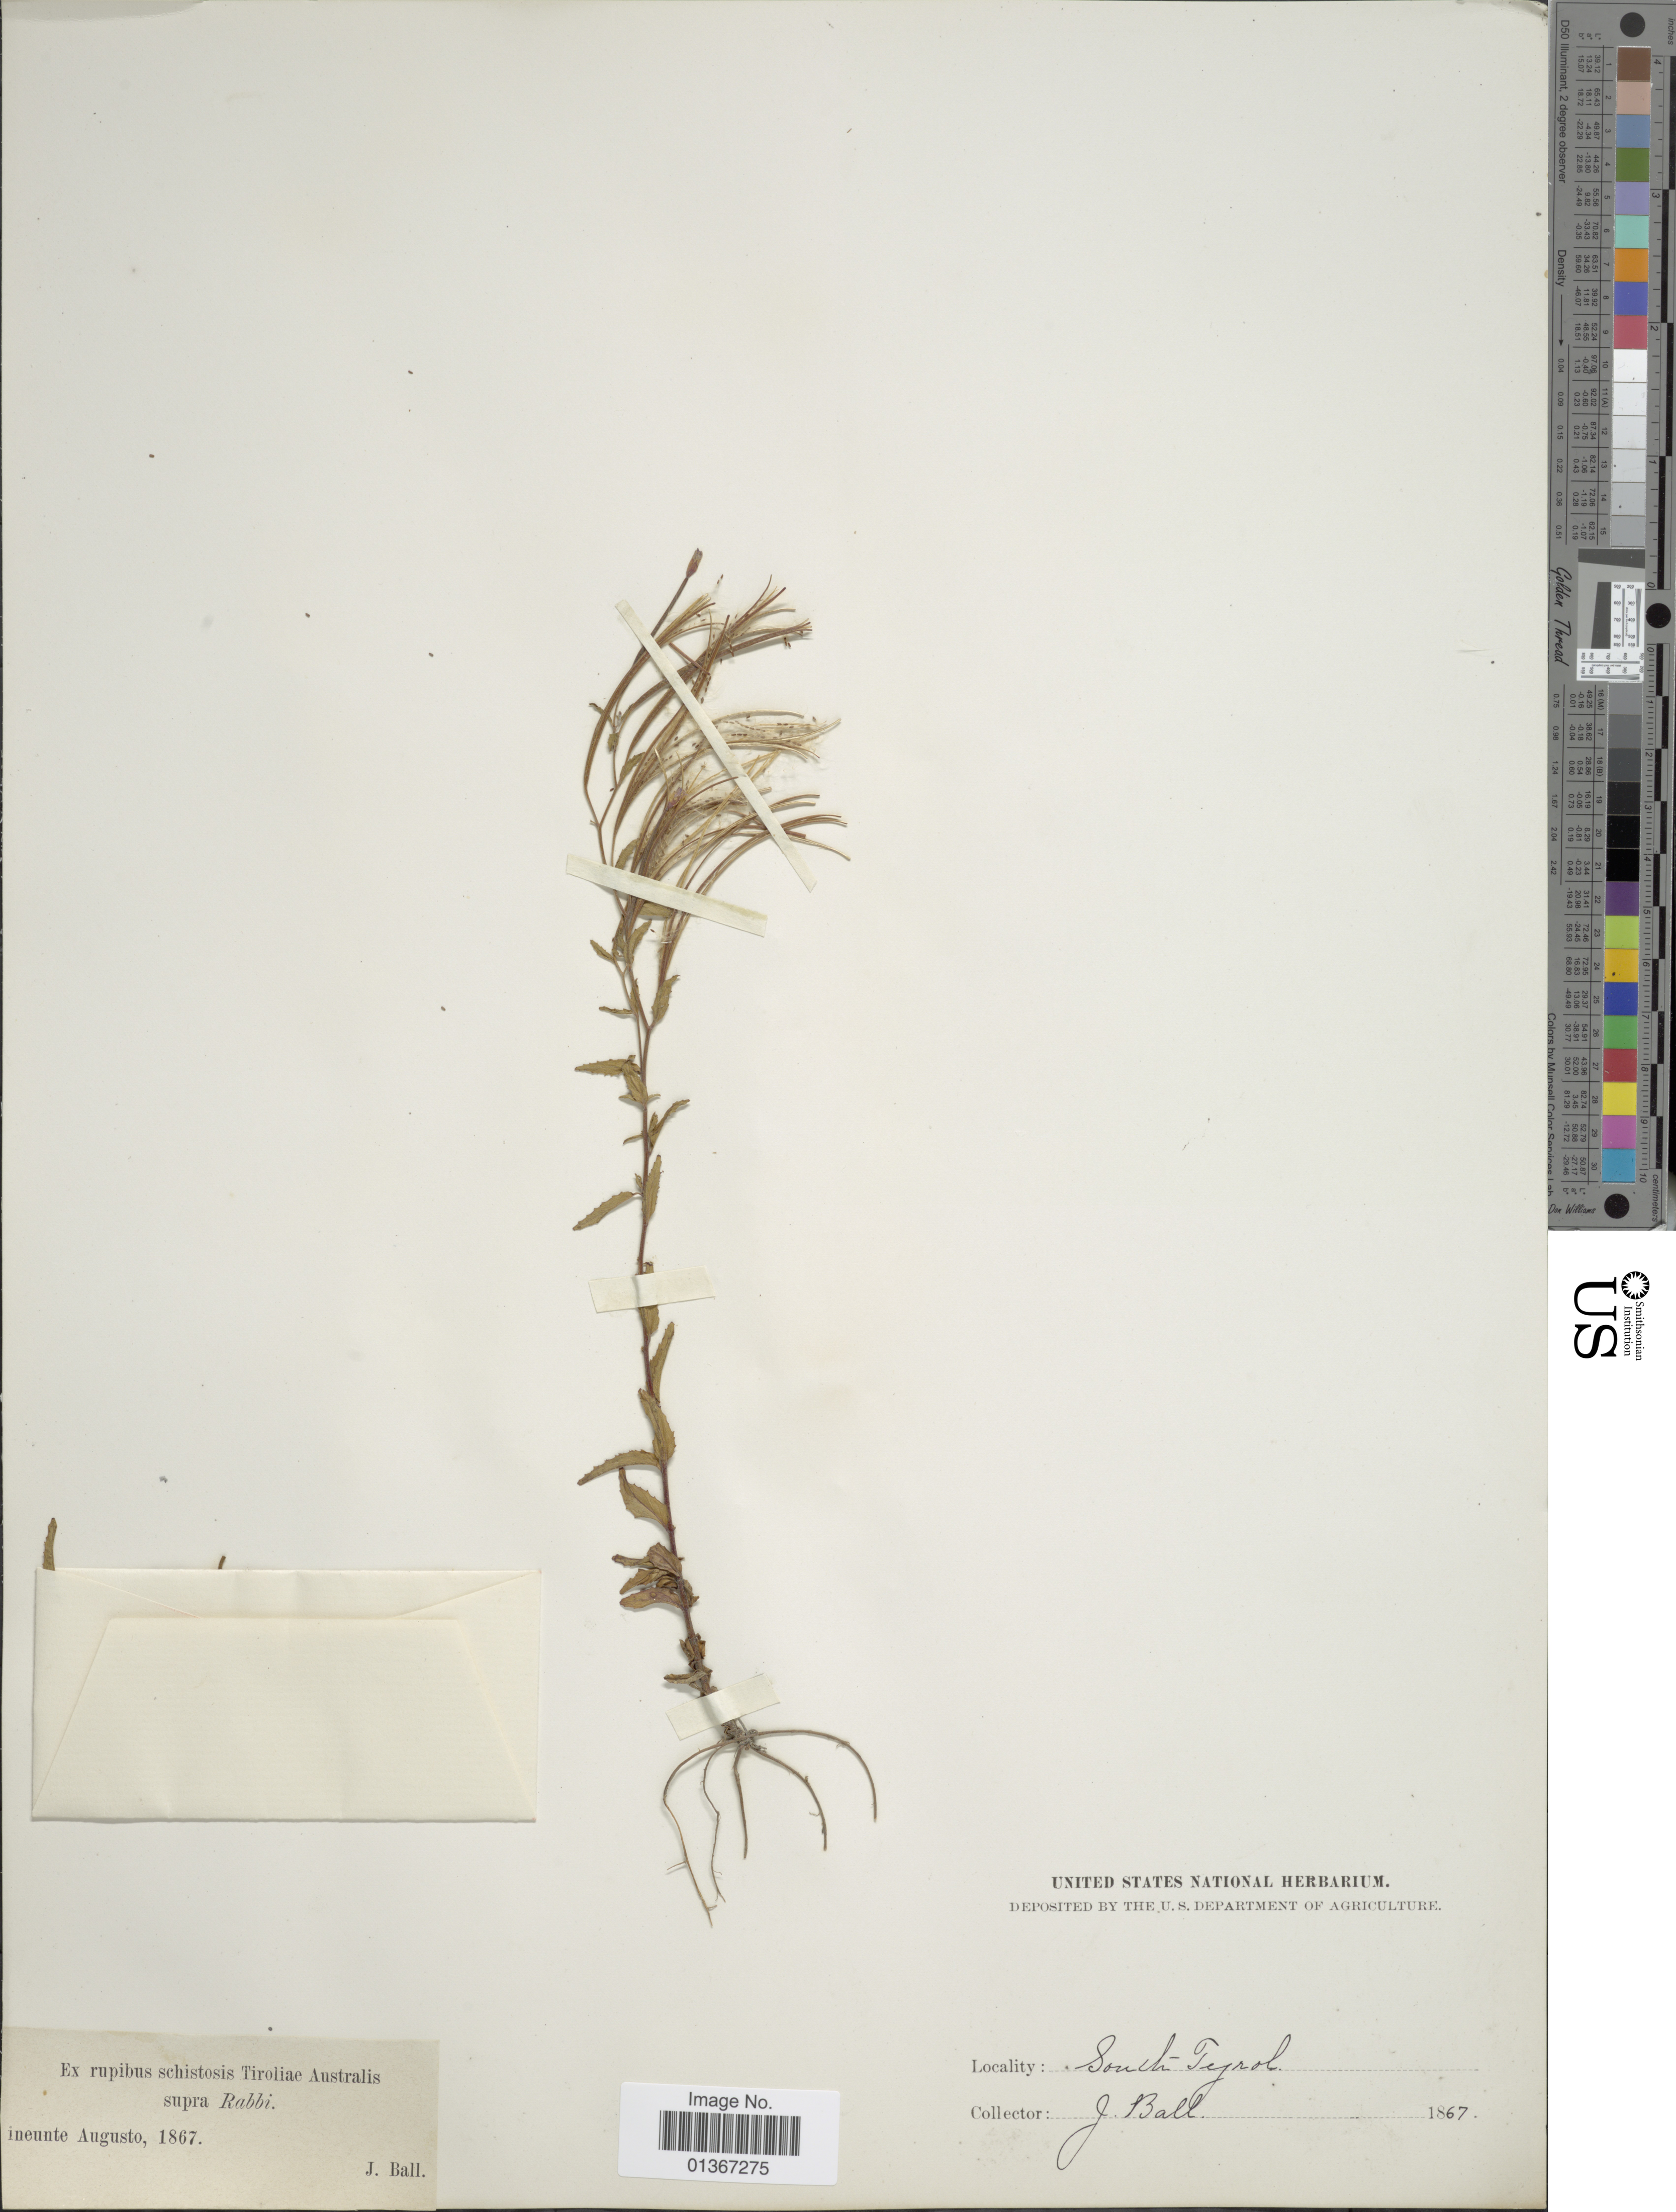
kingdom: Plantae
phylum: Tracheophyta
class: Magnoliopsida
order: Myrtales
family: Onagraceae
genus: Epilobium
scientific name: Epilobium sp.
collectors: J. Ball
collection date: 1867-08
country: Italy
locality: Ex rupibus schistosis Tiroliæ Australis supra Rabbi. South Tyrol.